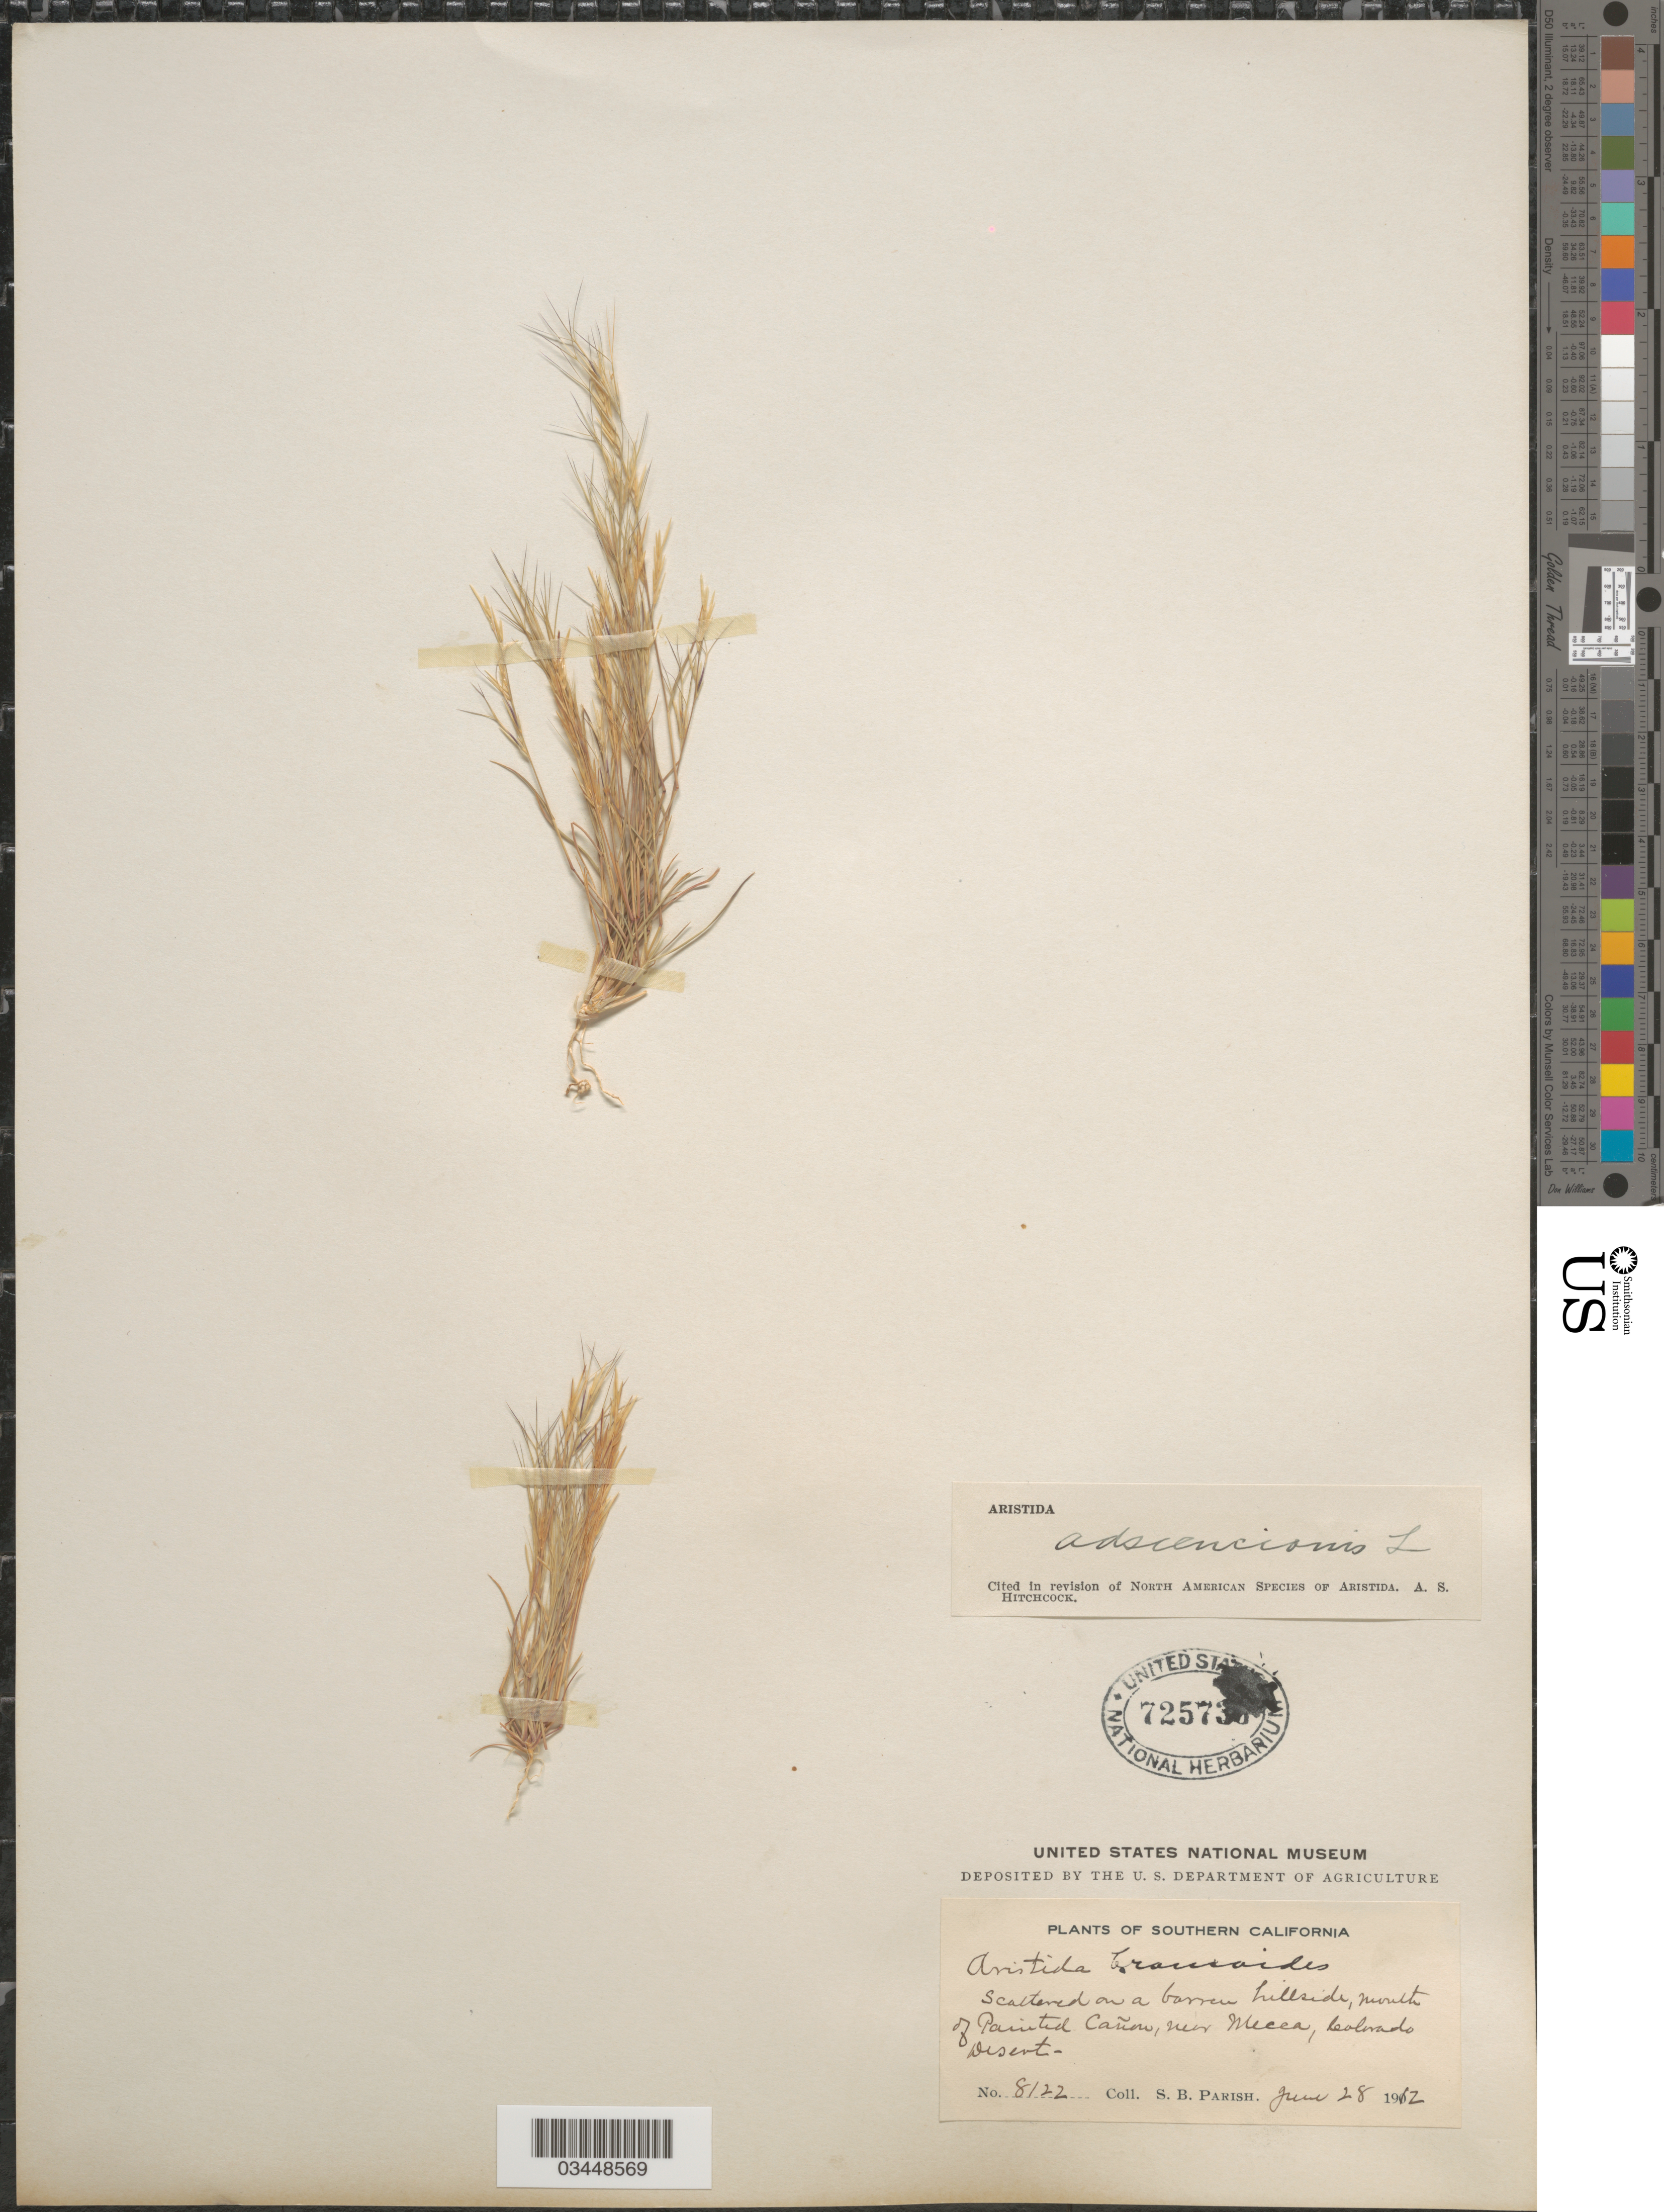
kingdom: Plantae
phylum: Tracheophyta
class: Liliopsida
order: Poales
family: Poaceae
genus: Aristida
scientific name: Aristida adscensionis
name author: L.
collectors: S. B. Parish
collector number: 8122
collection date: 1912-06-28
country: United States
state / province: California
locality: Southern California. Mouth of Painted Cañon, near Mecea, Colorado Desert.